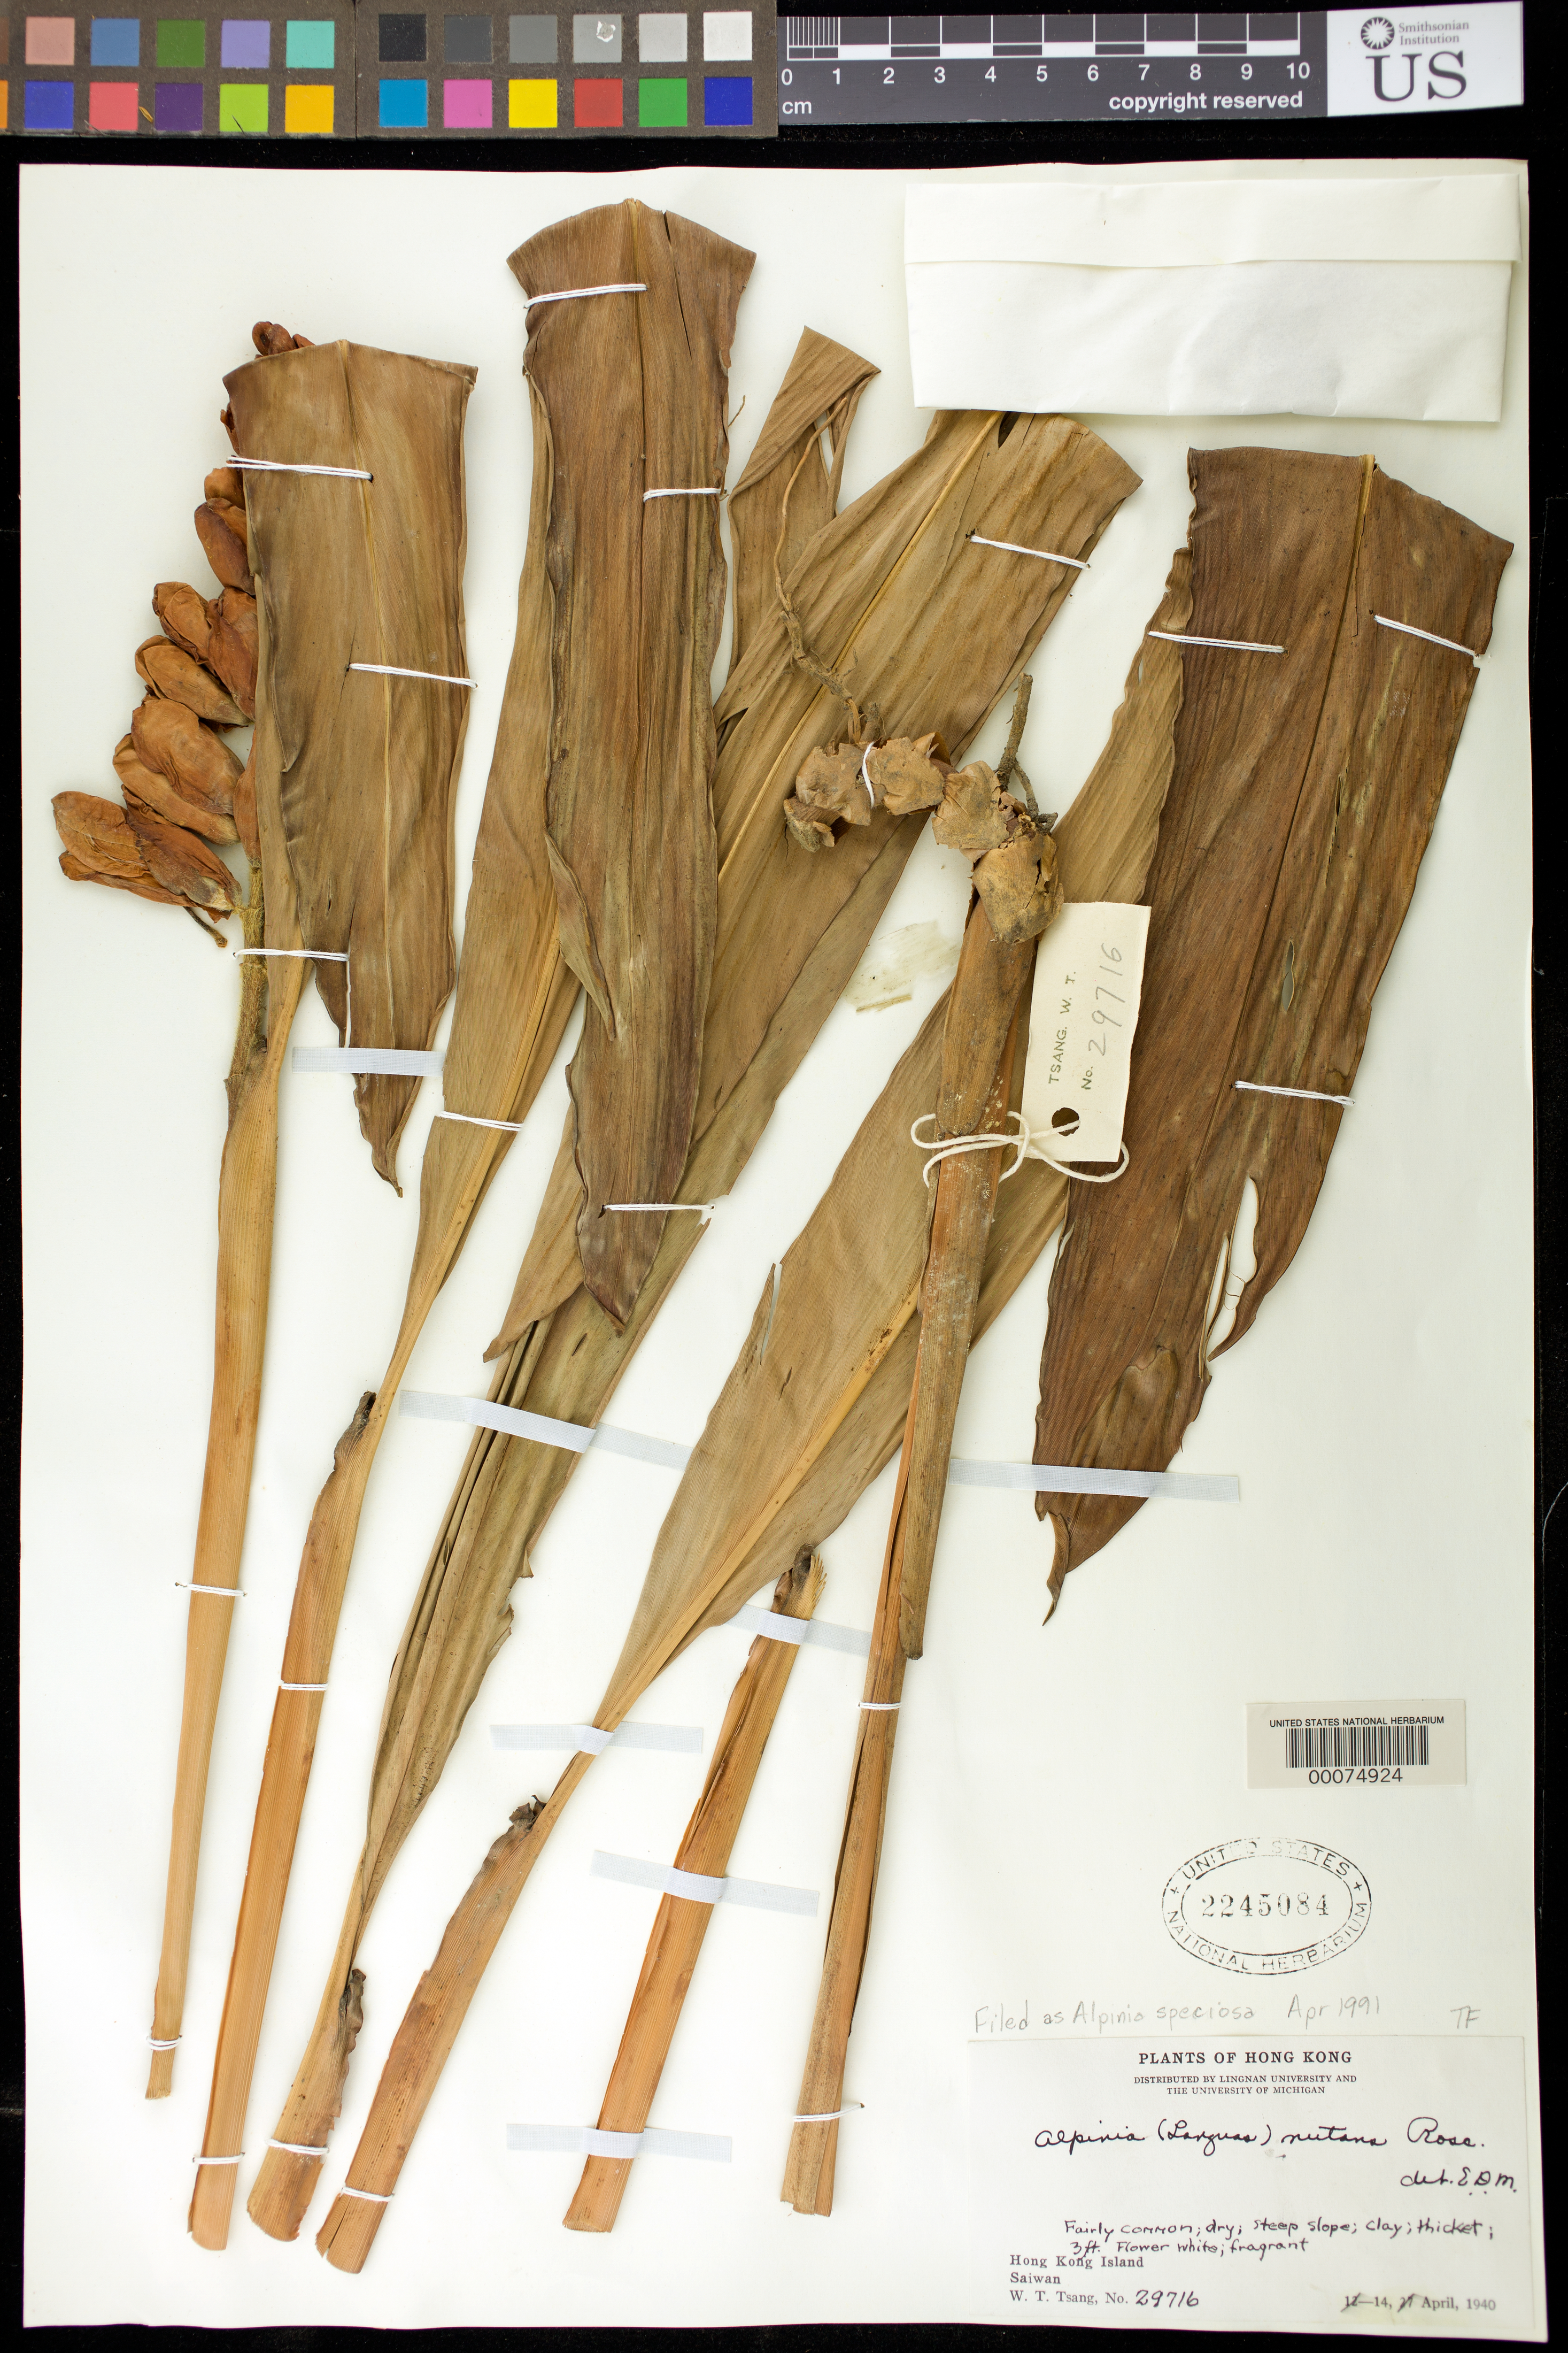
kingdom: Plantae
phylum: Tracheophyta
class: Liliopsida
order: Zingiberales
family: Zingiberaceae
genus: Alpinia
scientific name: Alpinia zerumbet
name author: (Pers.) B.L. Burtt & R.M. Sm.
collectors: W. T. Tsang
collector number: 29716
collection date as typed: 14 Apr 1940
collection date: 1940-04-14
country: China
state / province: Hong Kong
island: Hong Kong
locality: Saiwan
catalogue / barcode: US 2245084